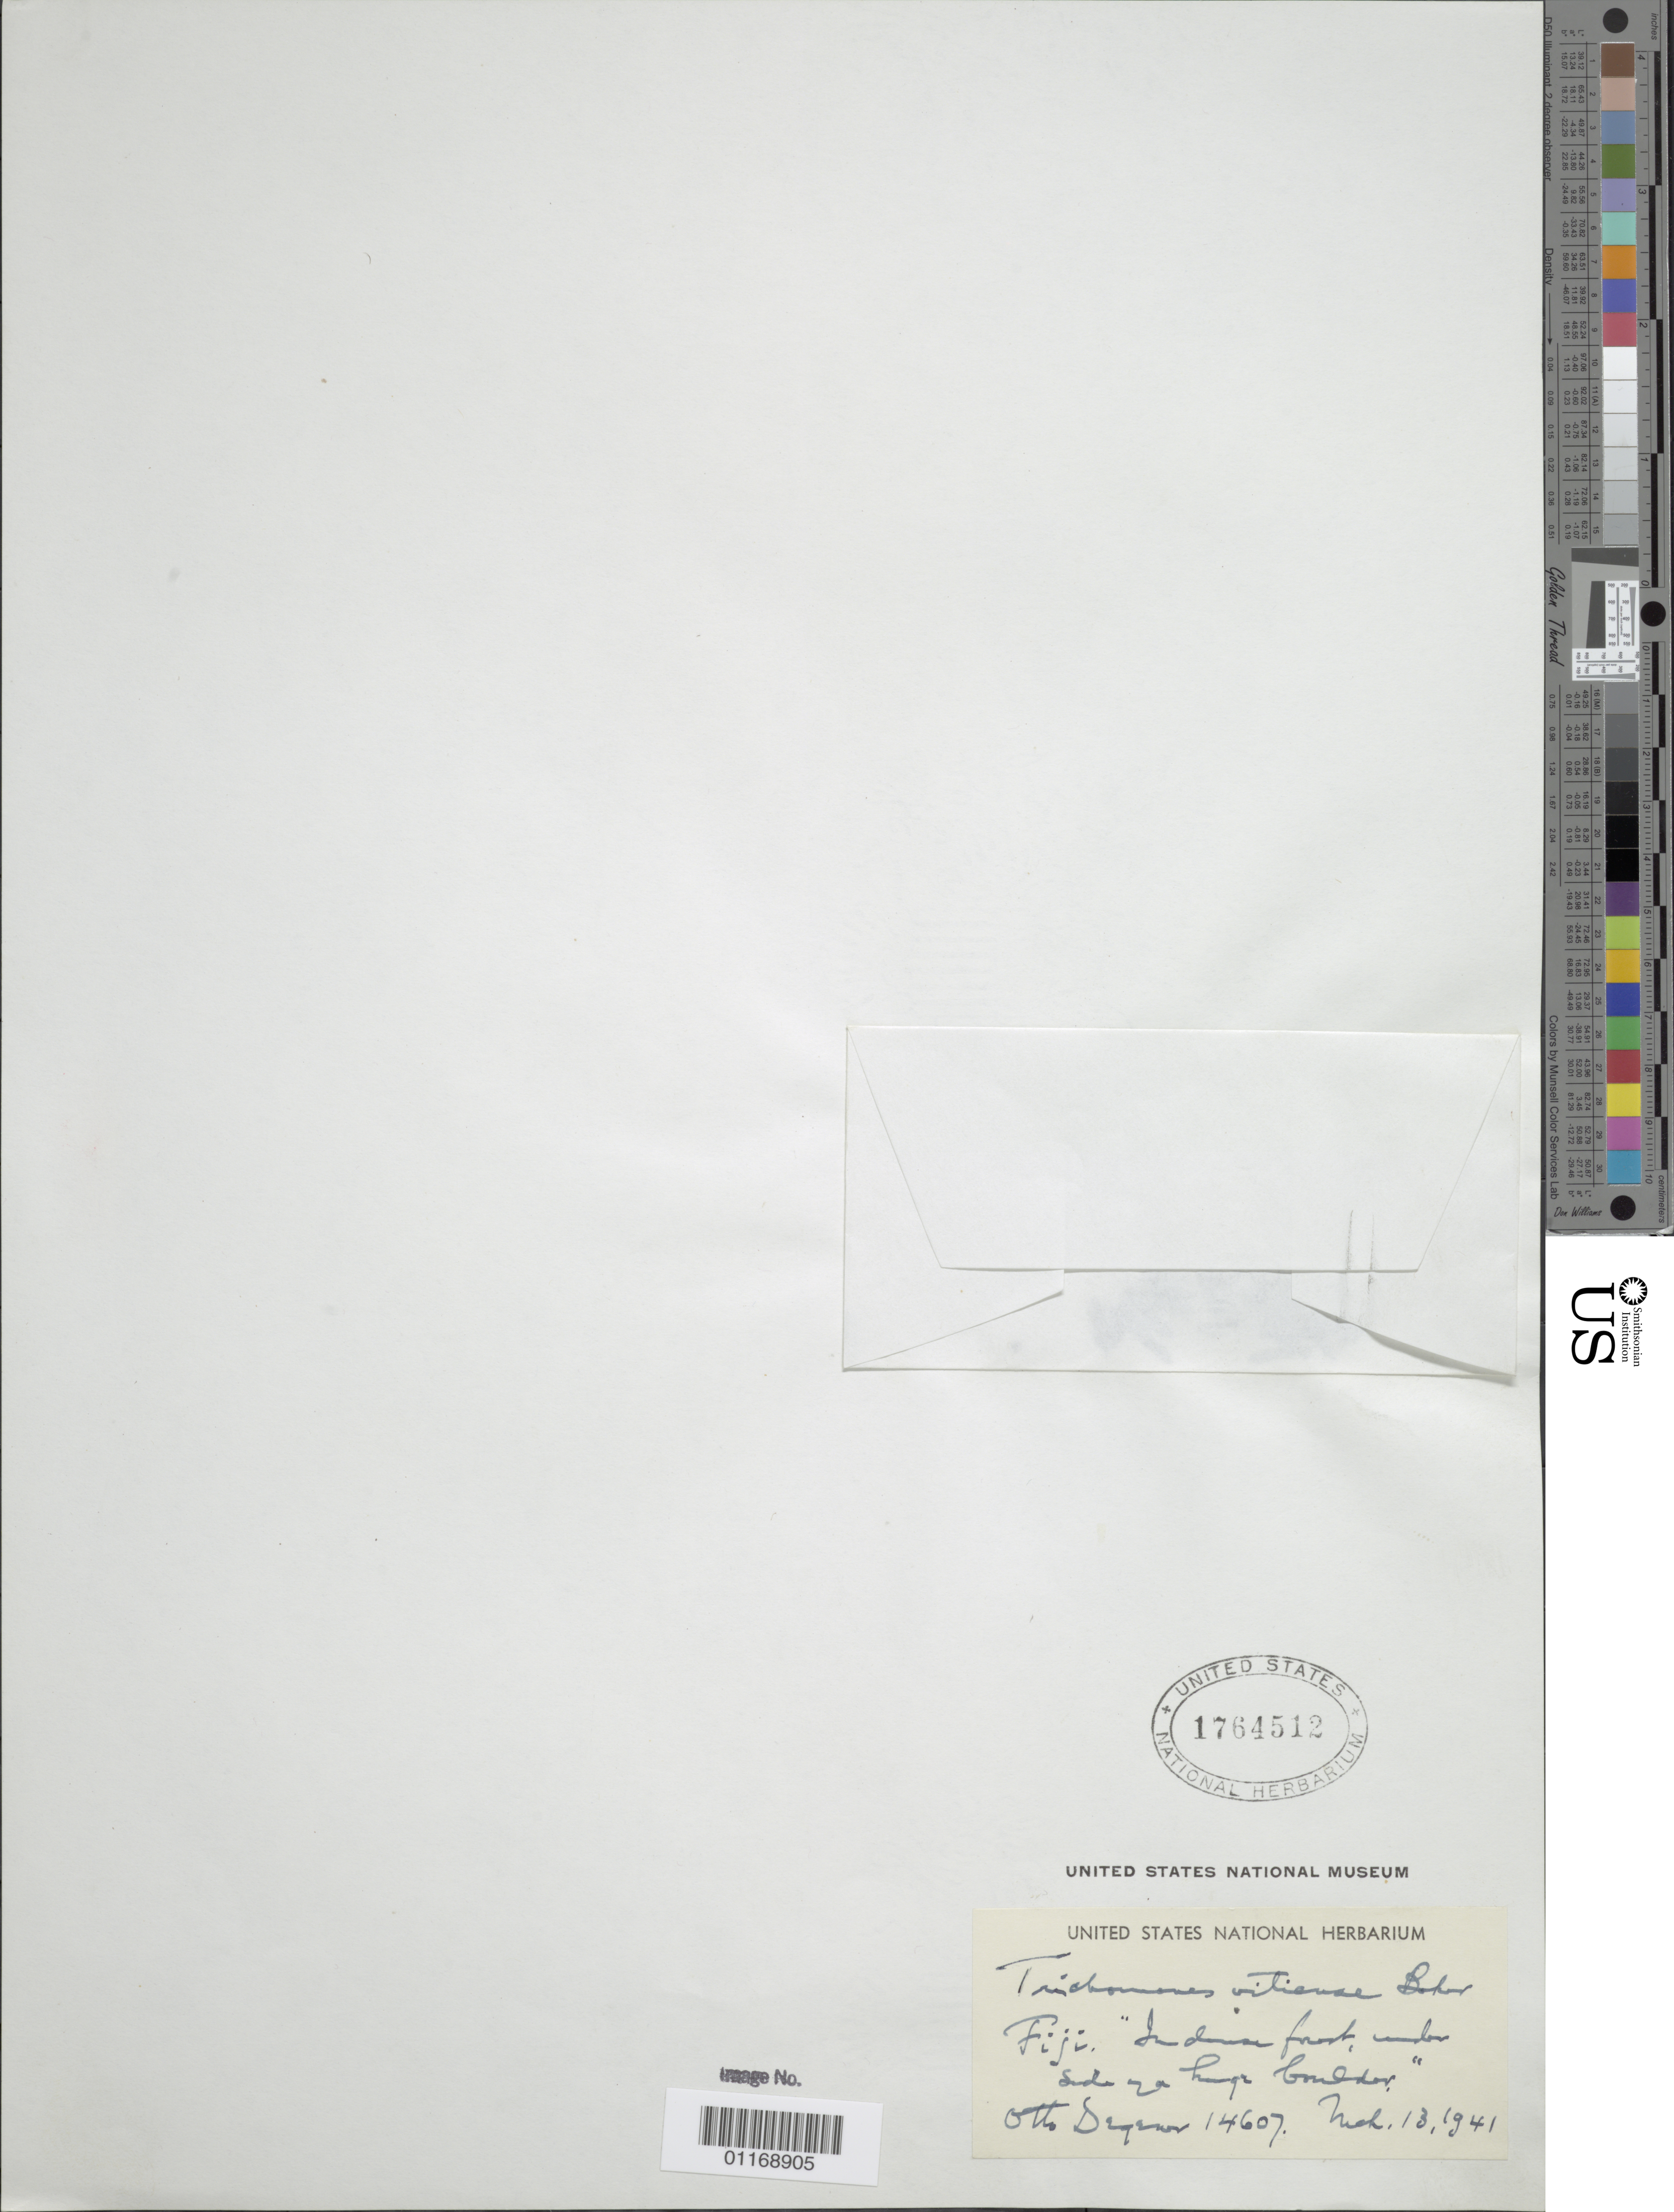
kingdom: Plantae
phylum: Tracheophyta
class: Polypodiopsida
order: Hymenophyllales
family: Hymenophyllaceae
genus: Crepidomanes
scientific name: Crepidomanes vitiense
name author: (Baker) Bostock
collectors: O. Degener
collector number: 14607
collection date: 1941-03-13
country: Fiji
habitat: Under side of huge boulder.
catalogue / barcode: US 1764512